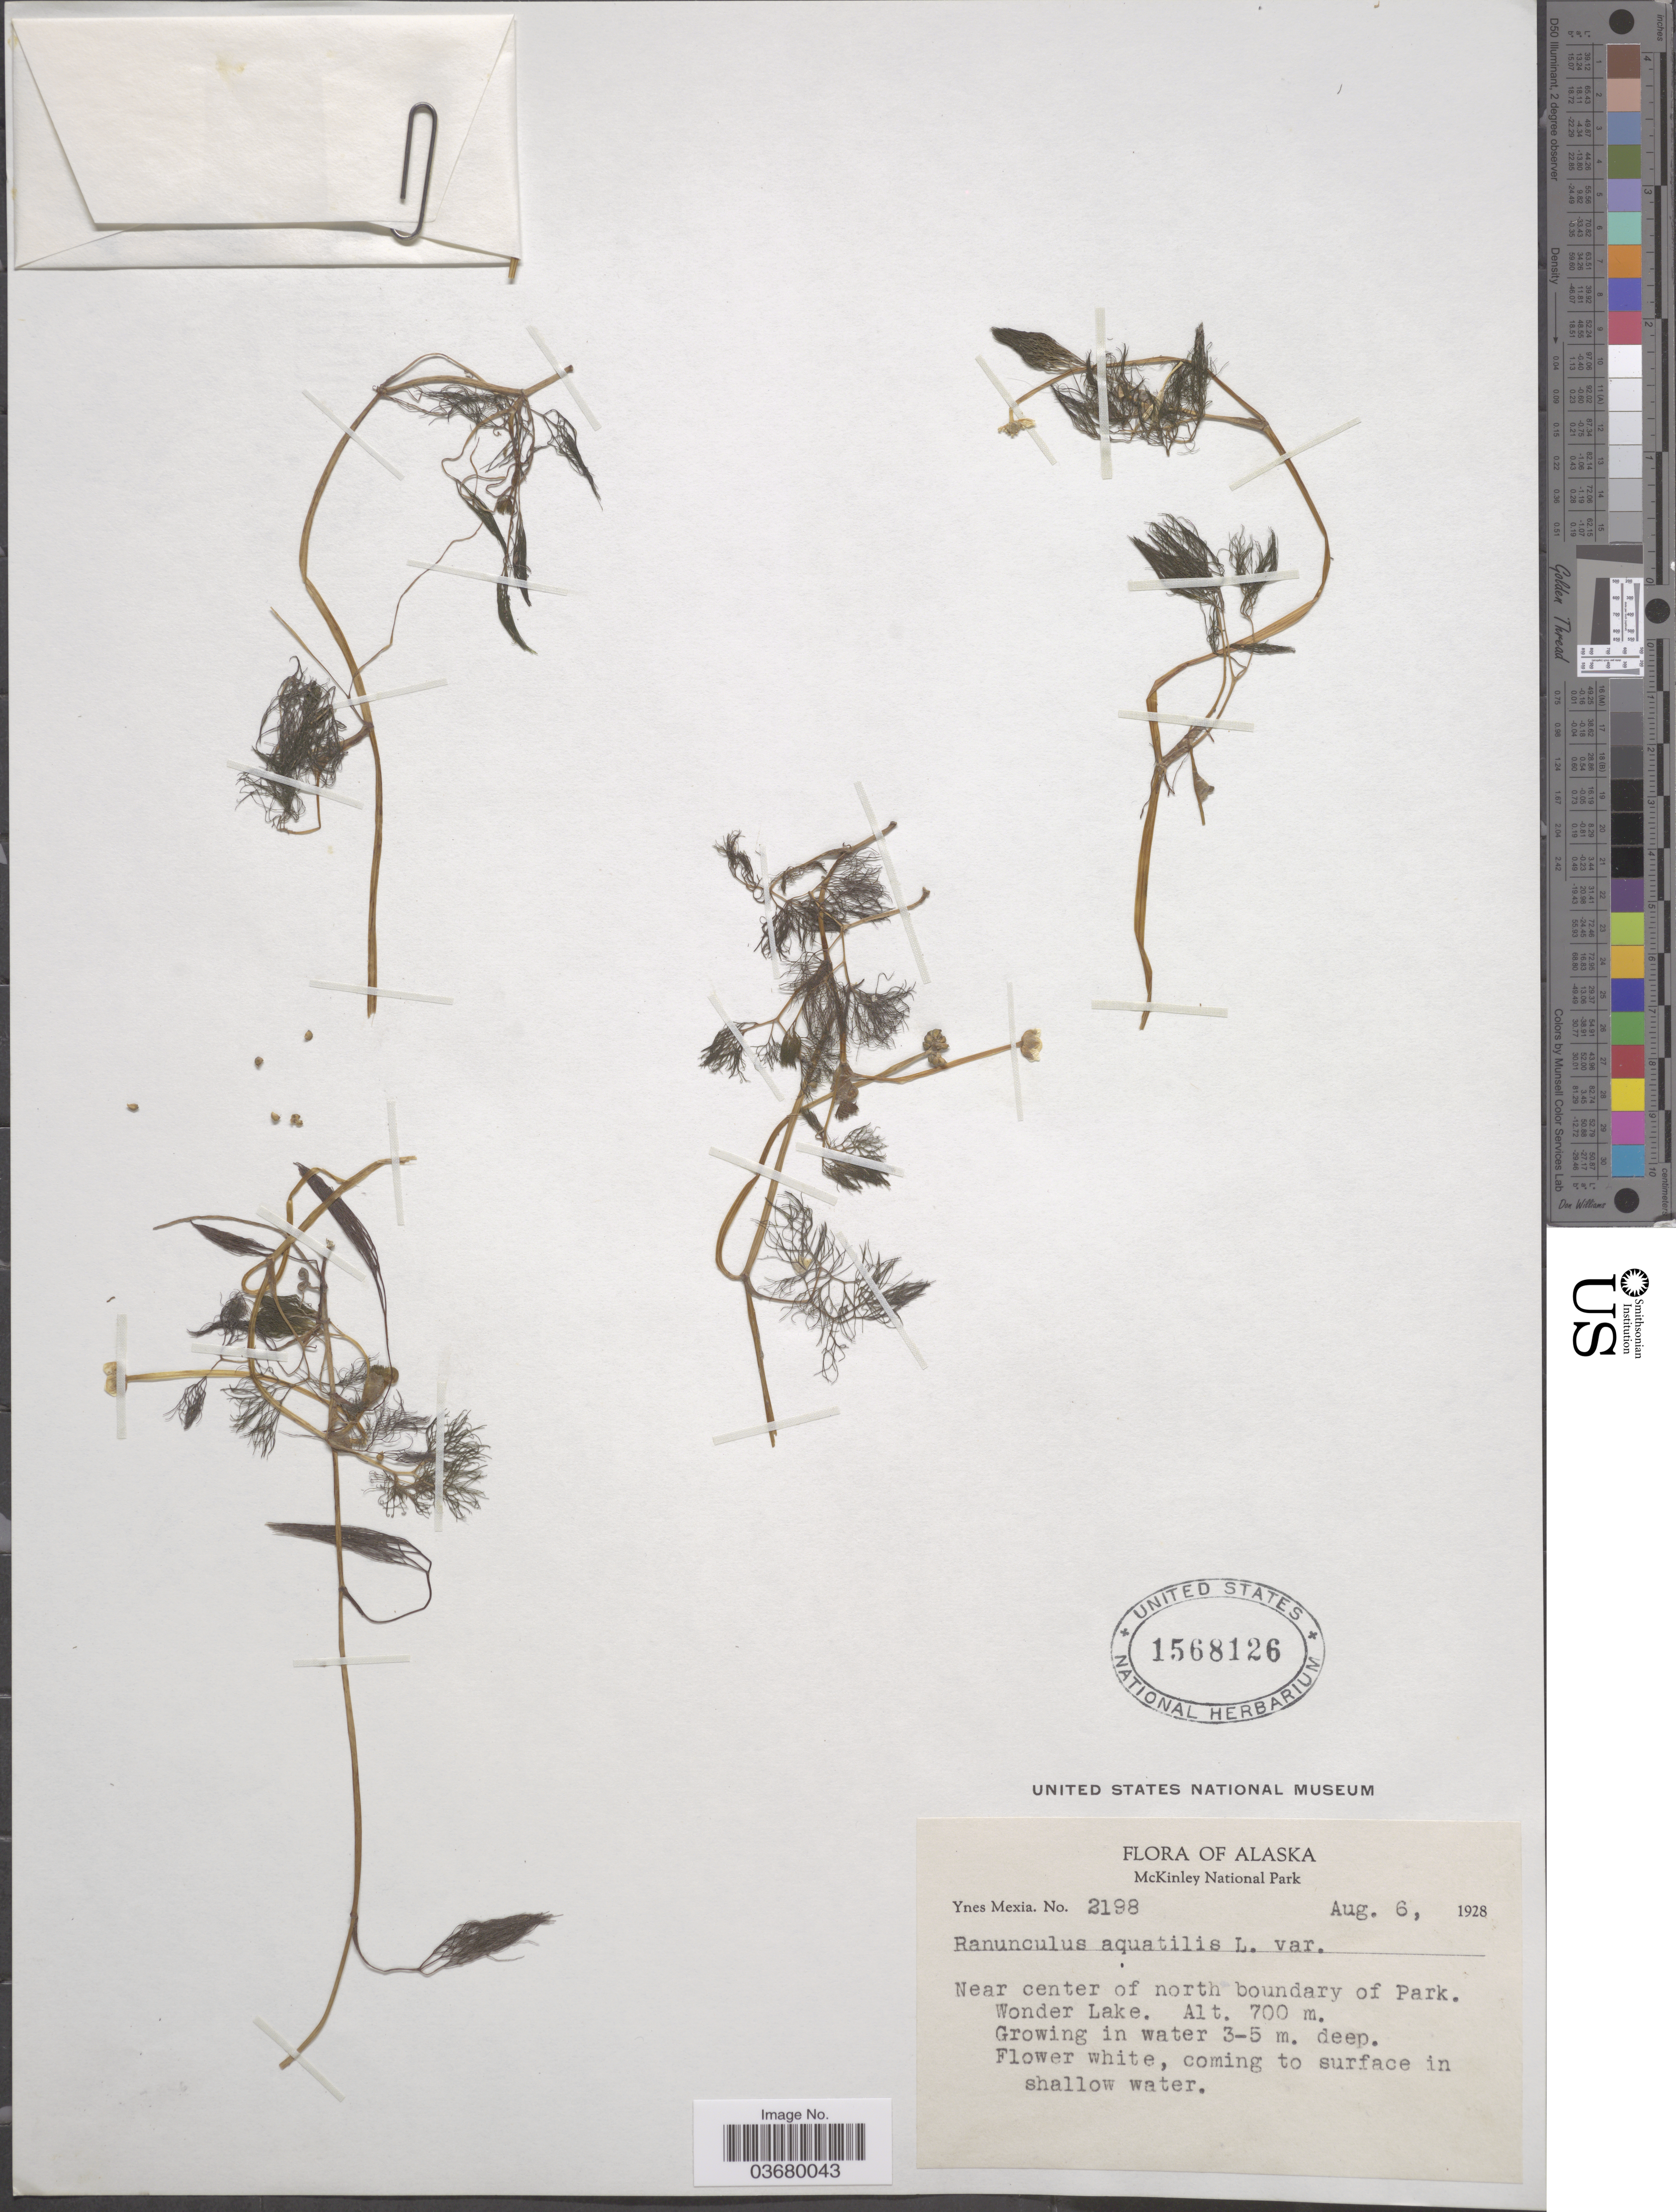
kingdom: Plantae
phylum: Tracheophyta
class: Magnoliopsida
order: Ranunculales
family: Ranunculaceae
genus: Ranunculus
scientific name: Ranunculus trichophyllus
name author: Chaix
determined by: Strong, Mark T., (BOT), Smithsonian Institution - National Museum of Natural History (UNITED STATES)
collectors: Y. Mexia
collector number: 2198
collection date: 1928-08-06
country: United States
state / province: Alaska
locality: McKinley National Park. Near center of north boundary of Park. Wonder Lake.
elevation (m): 700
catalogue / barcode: US 1568126